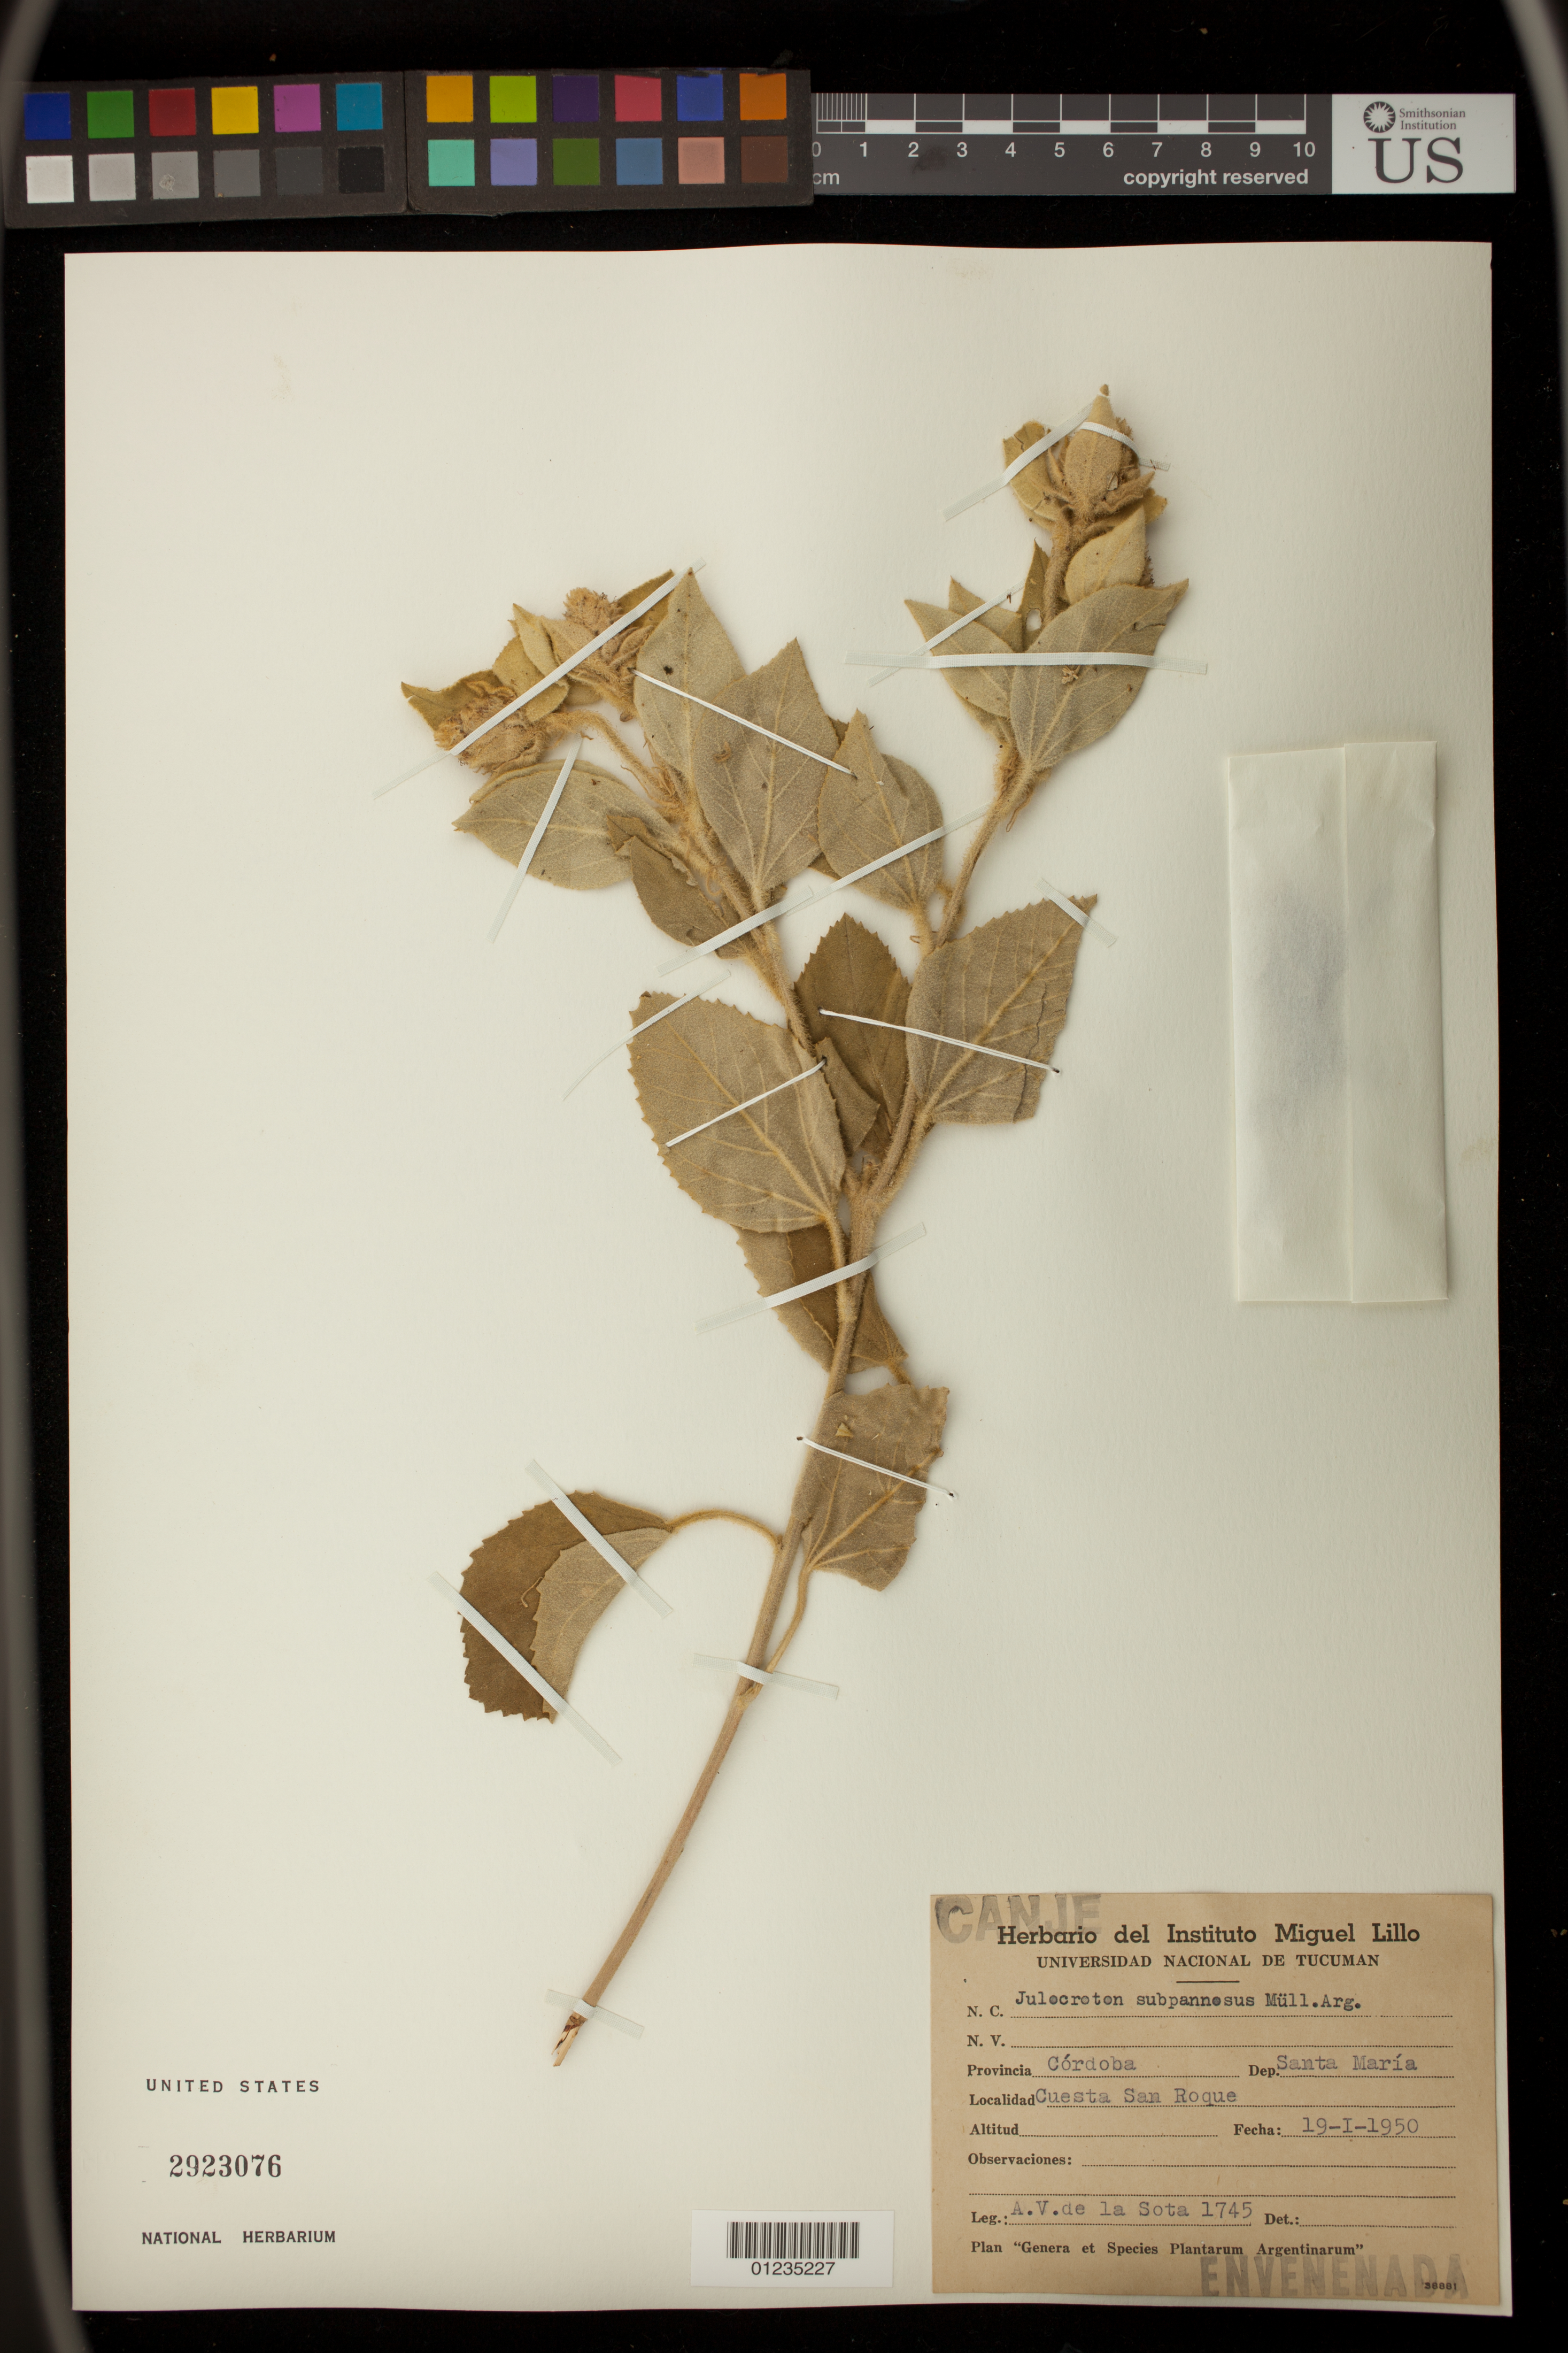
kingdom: Plantae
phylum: Tracheophyta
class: Magnoliopsida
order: Malpighiales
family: Euphorbiaceae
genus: Julocroton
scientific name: Julocroton subpannosus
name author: Müll. Arg.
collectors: A. V de Sota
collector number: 1745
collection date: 1950-01-19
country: Argentina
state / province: Cordoba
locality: Cuesta San Roque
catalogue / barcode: US 2923076